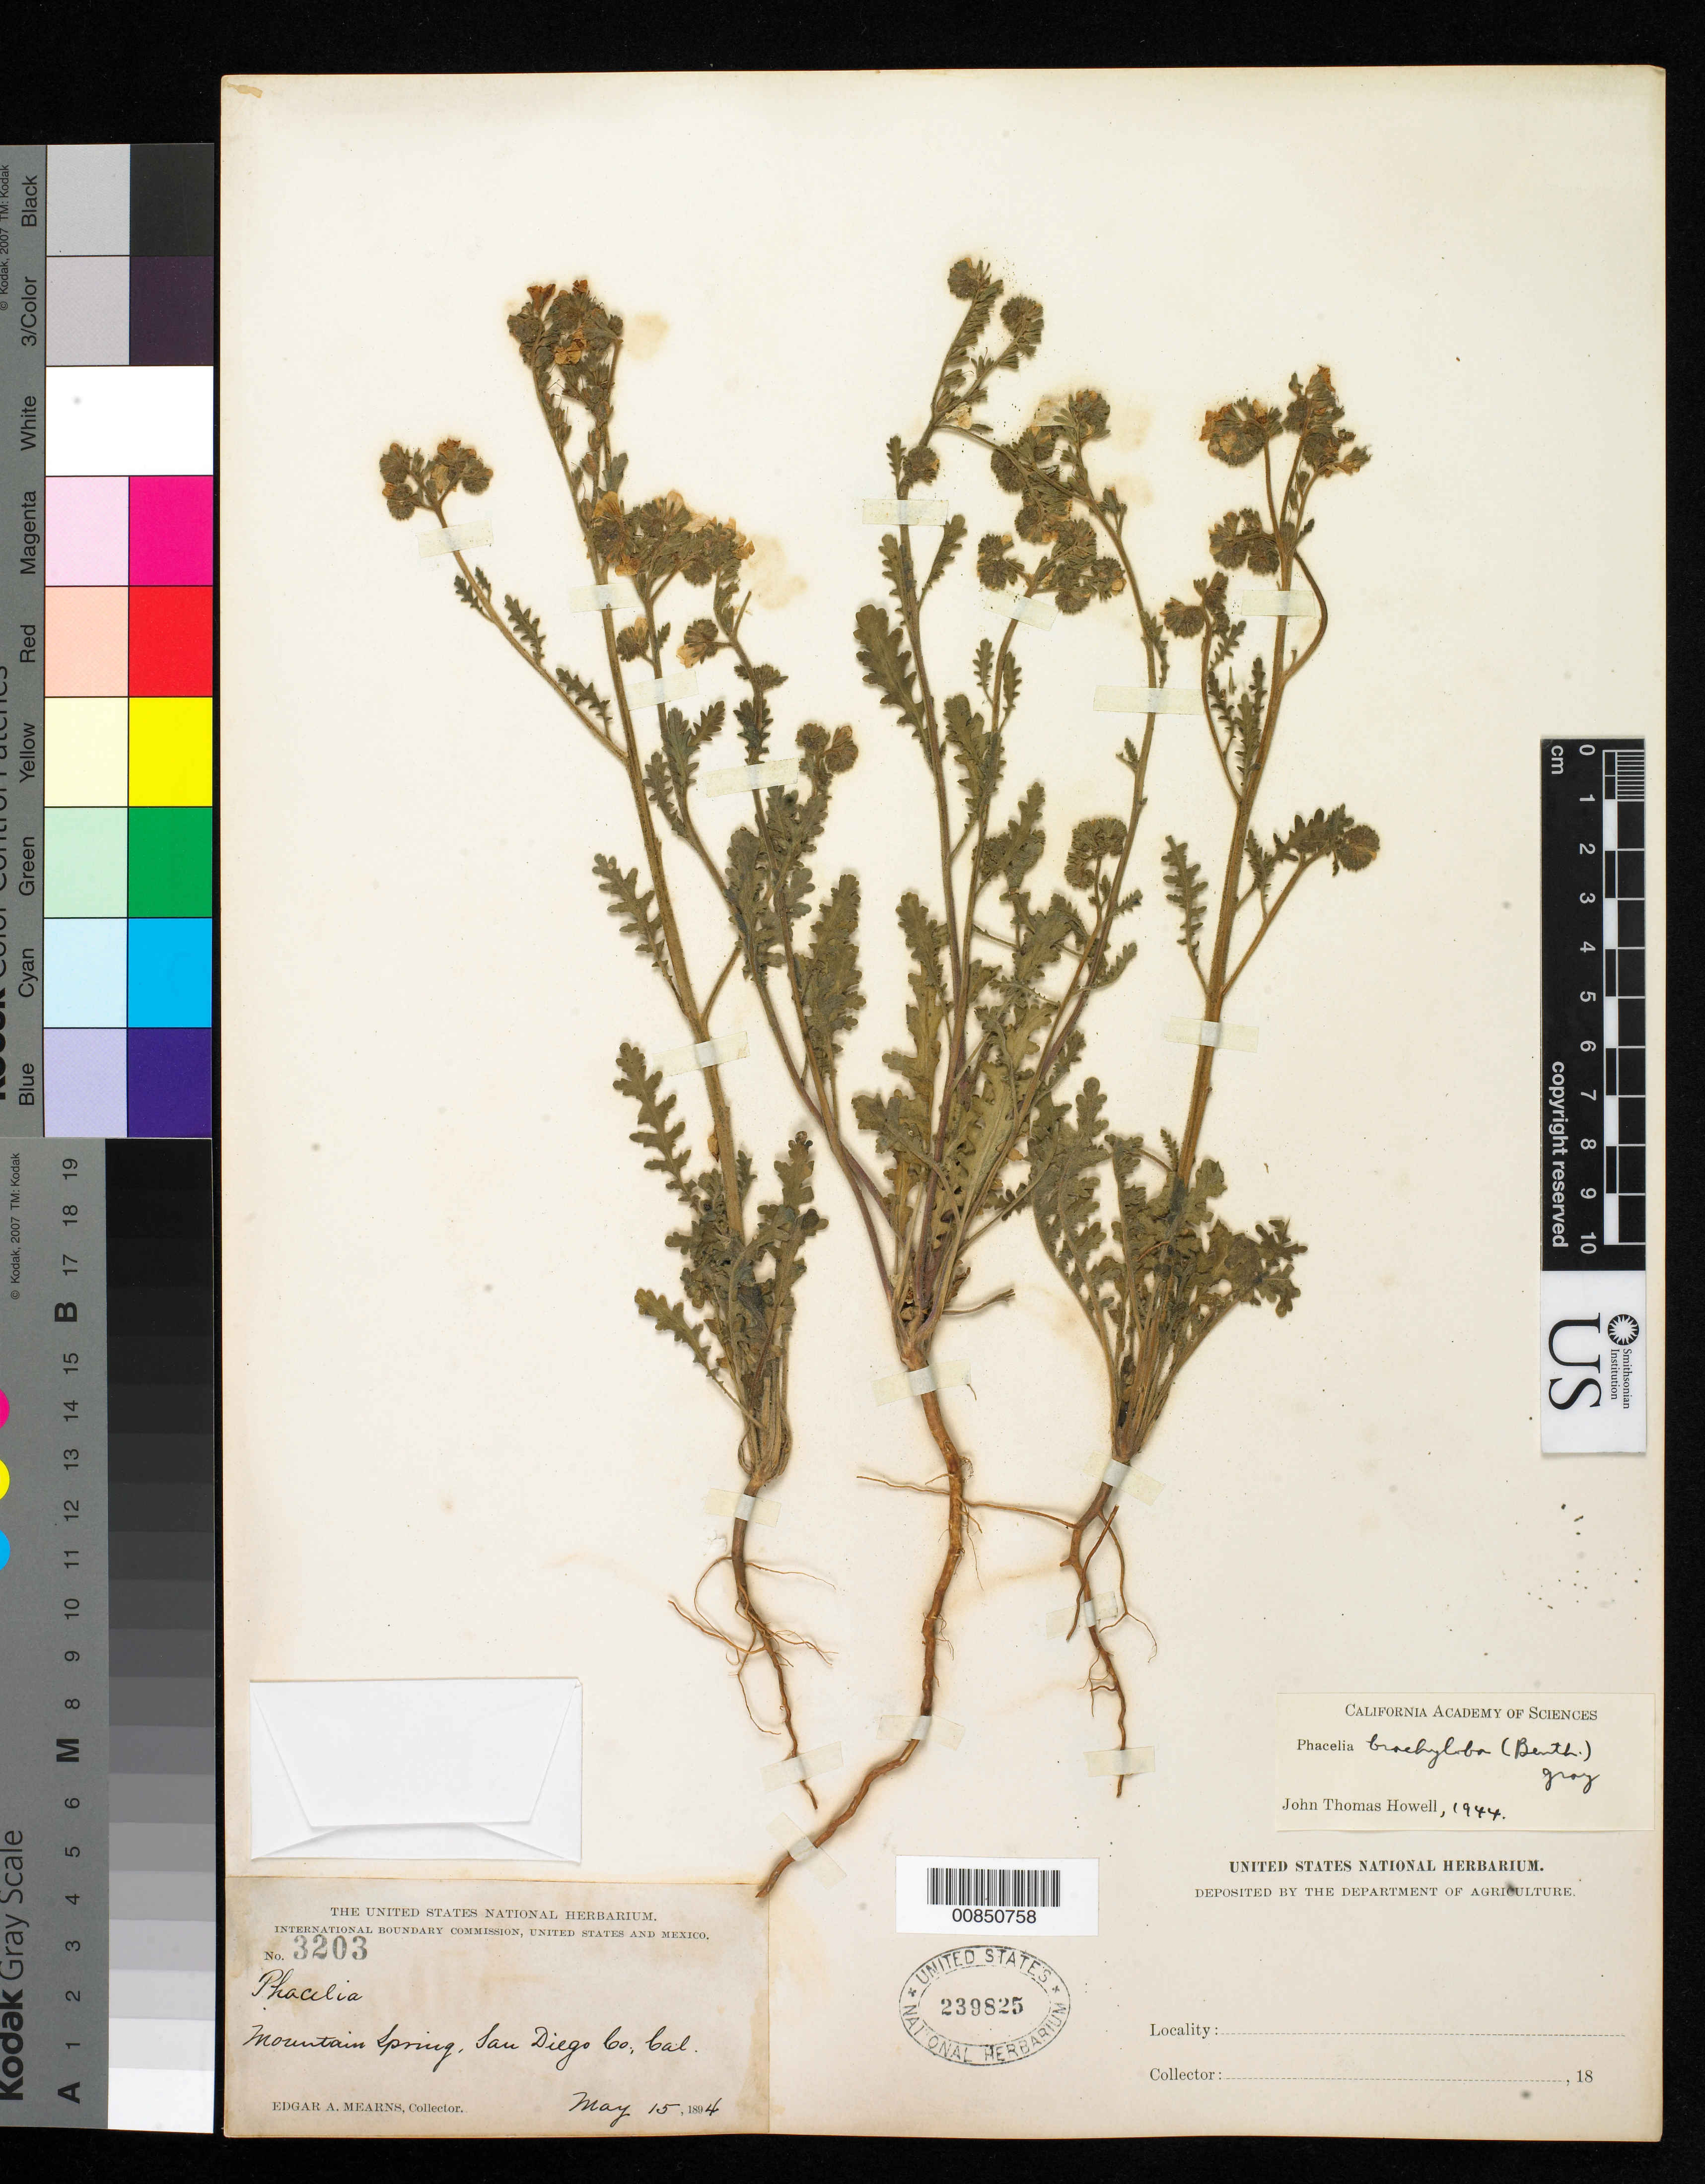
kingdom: Plantae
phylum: Tracheophyta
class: Magnoliopsida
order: Boraginales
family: Hydrophyllaceae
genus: Phacelia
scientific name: Phacelia brachyloba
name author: (Benth.) A. Gray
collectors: E. A. Mearns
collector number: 3203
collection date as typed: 15 May 1894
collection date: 1894-05-15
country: United States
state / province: California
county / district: San Diego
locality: Mountain Spring, San Diego County, California.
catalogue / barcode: US 239825